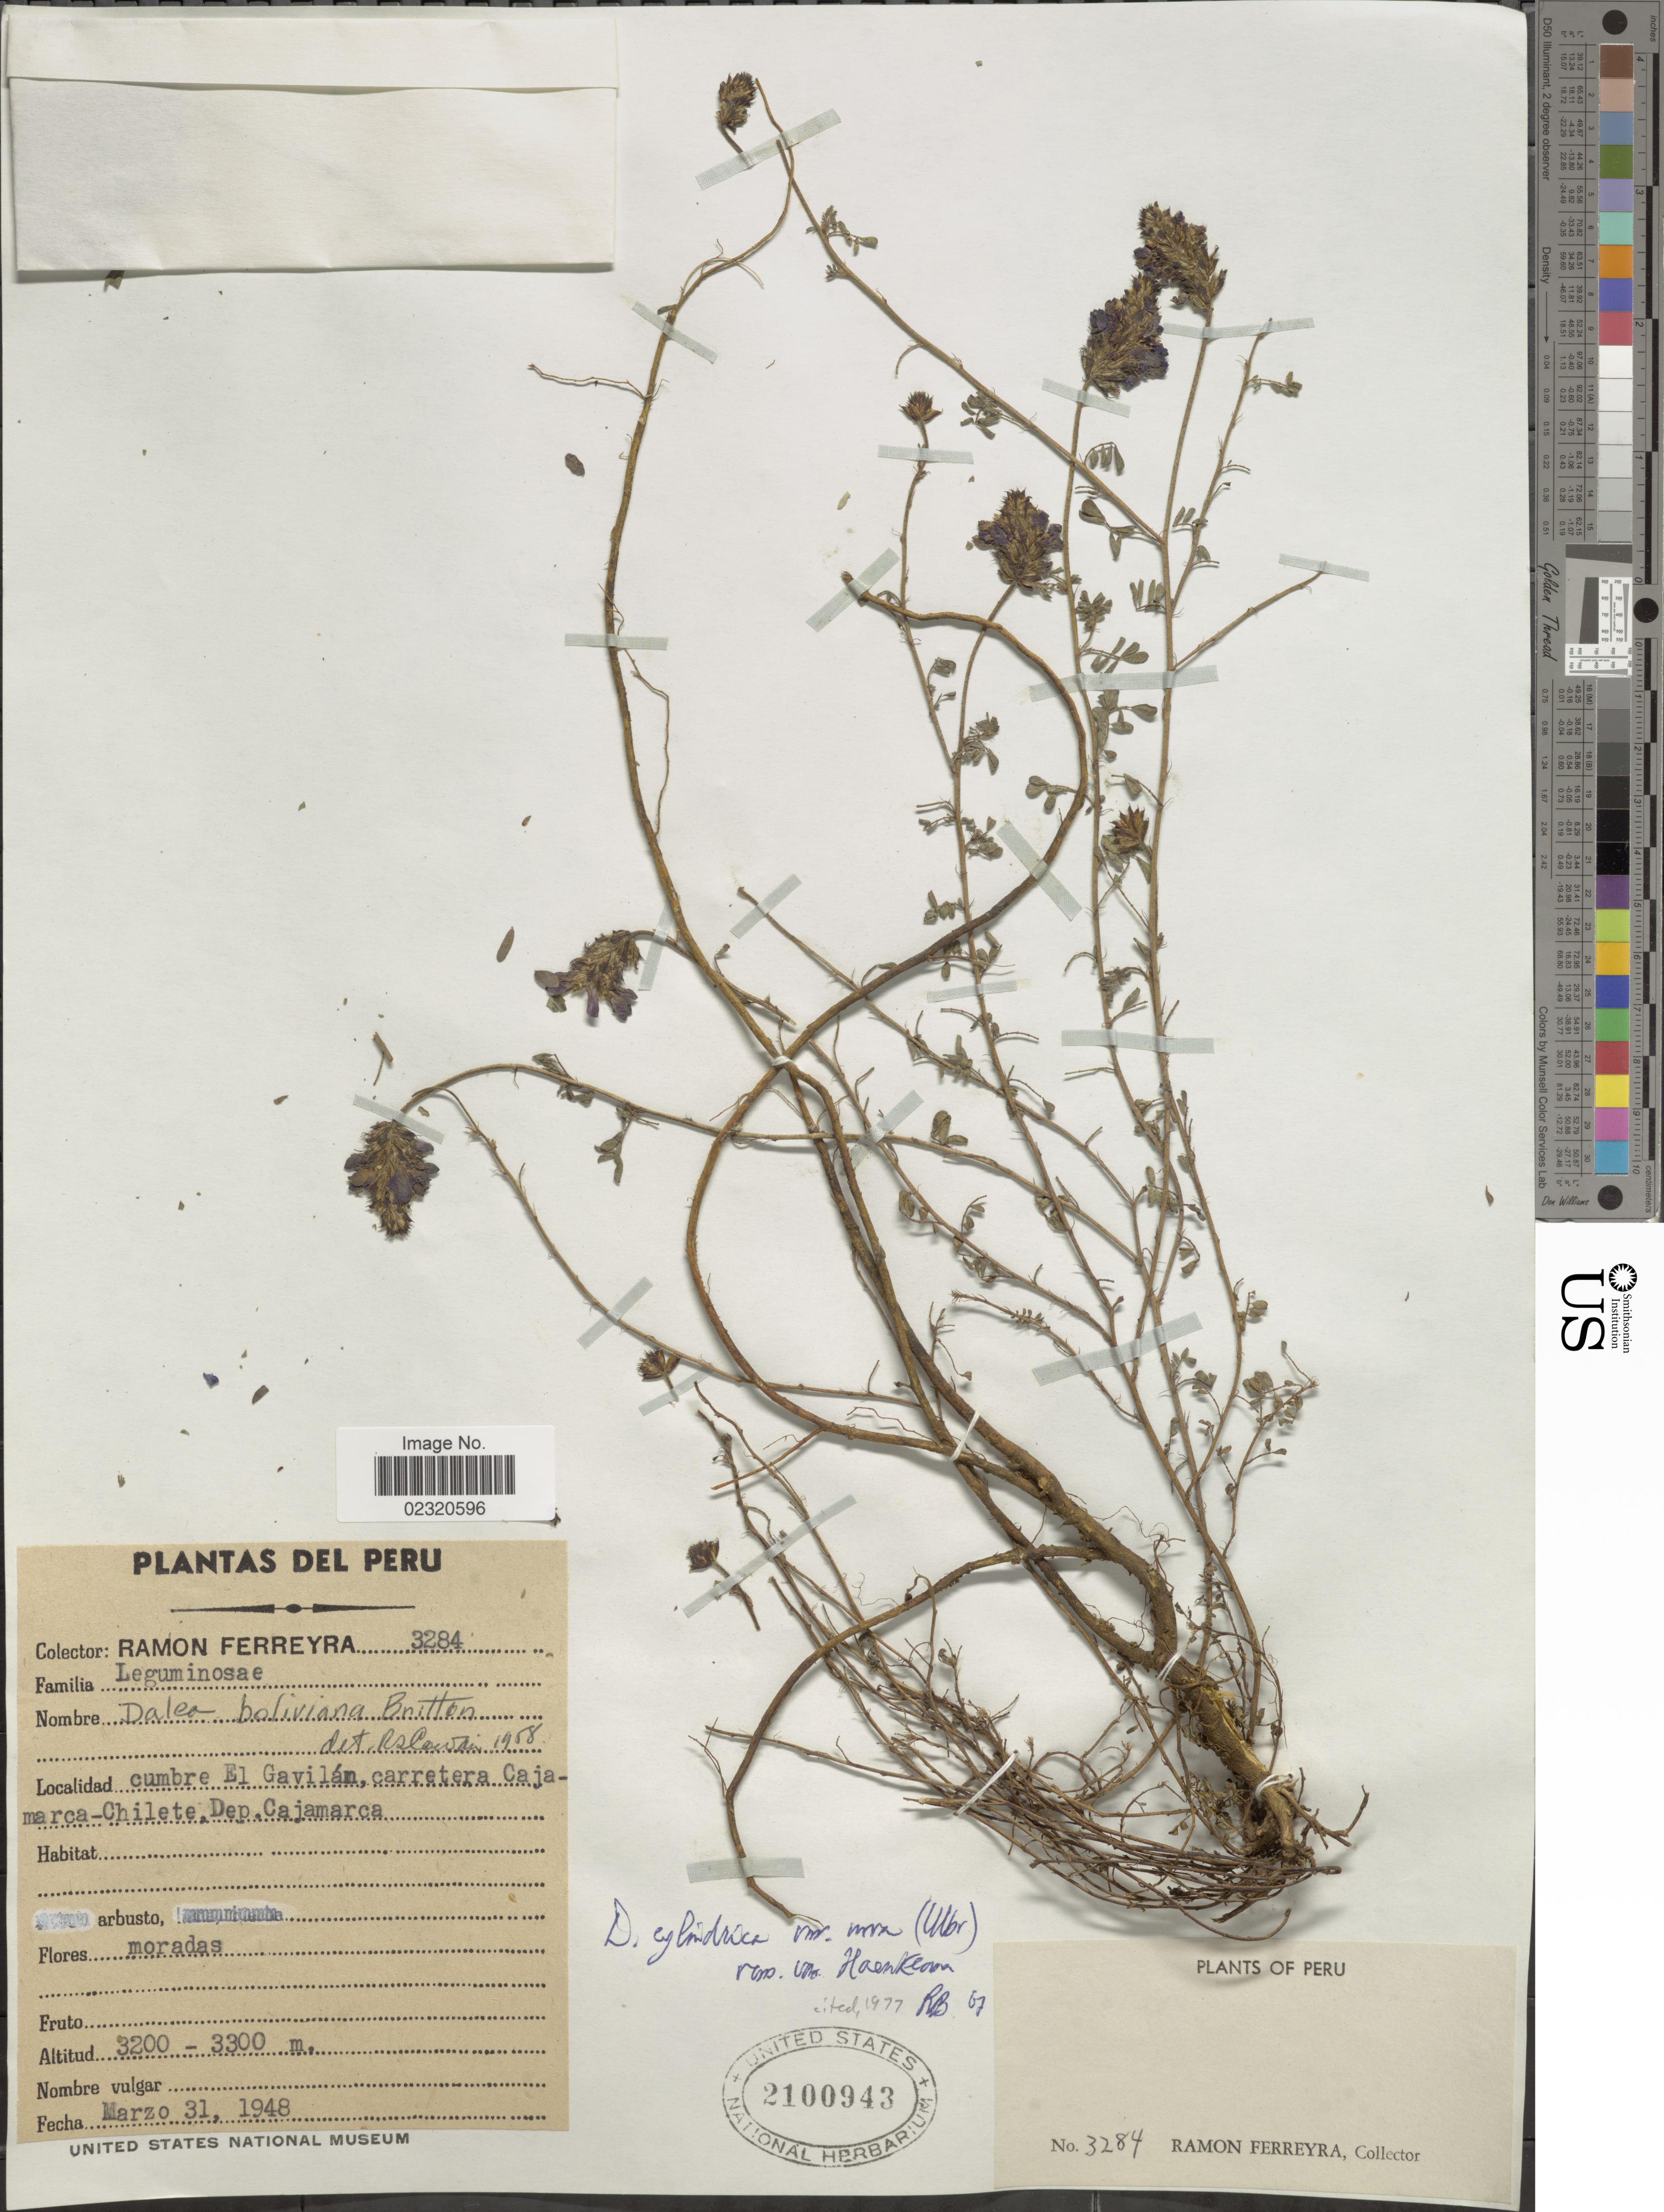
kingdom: Plantae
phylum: Tracheophyta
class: Magnoliopsida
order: Fabales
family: Fabaceae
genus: Dalea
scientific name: Dalea cylindrica var. nova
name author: (Ulbr.) Barneby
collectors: R. A. Ferreyra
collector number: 3284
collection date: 1948-03-31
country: Peru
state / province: Cajamarca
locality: Cumbre El Gavilan, carretera Cajamarca - Chilete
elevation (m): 3200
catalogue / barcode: US 2100943